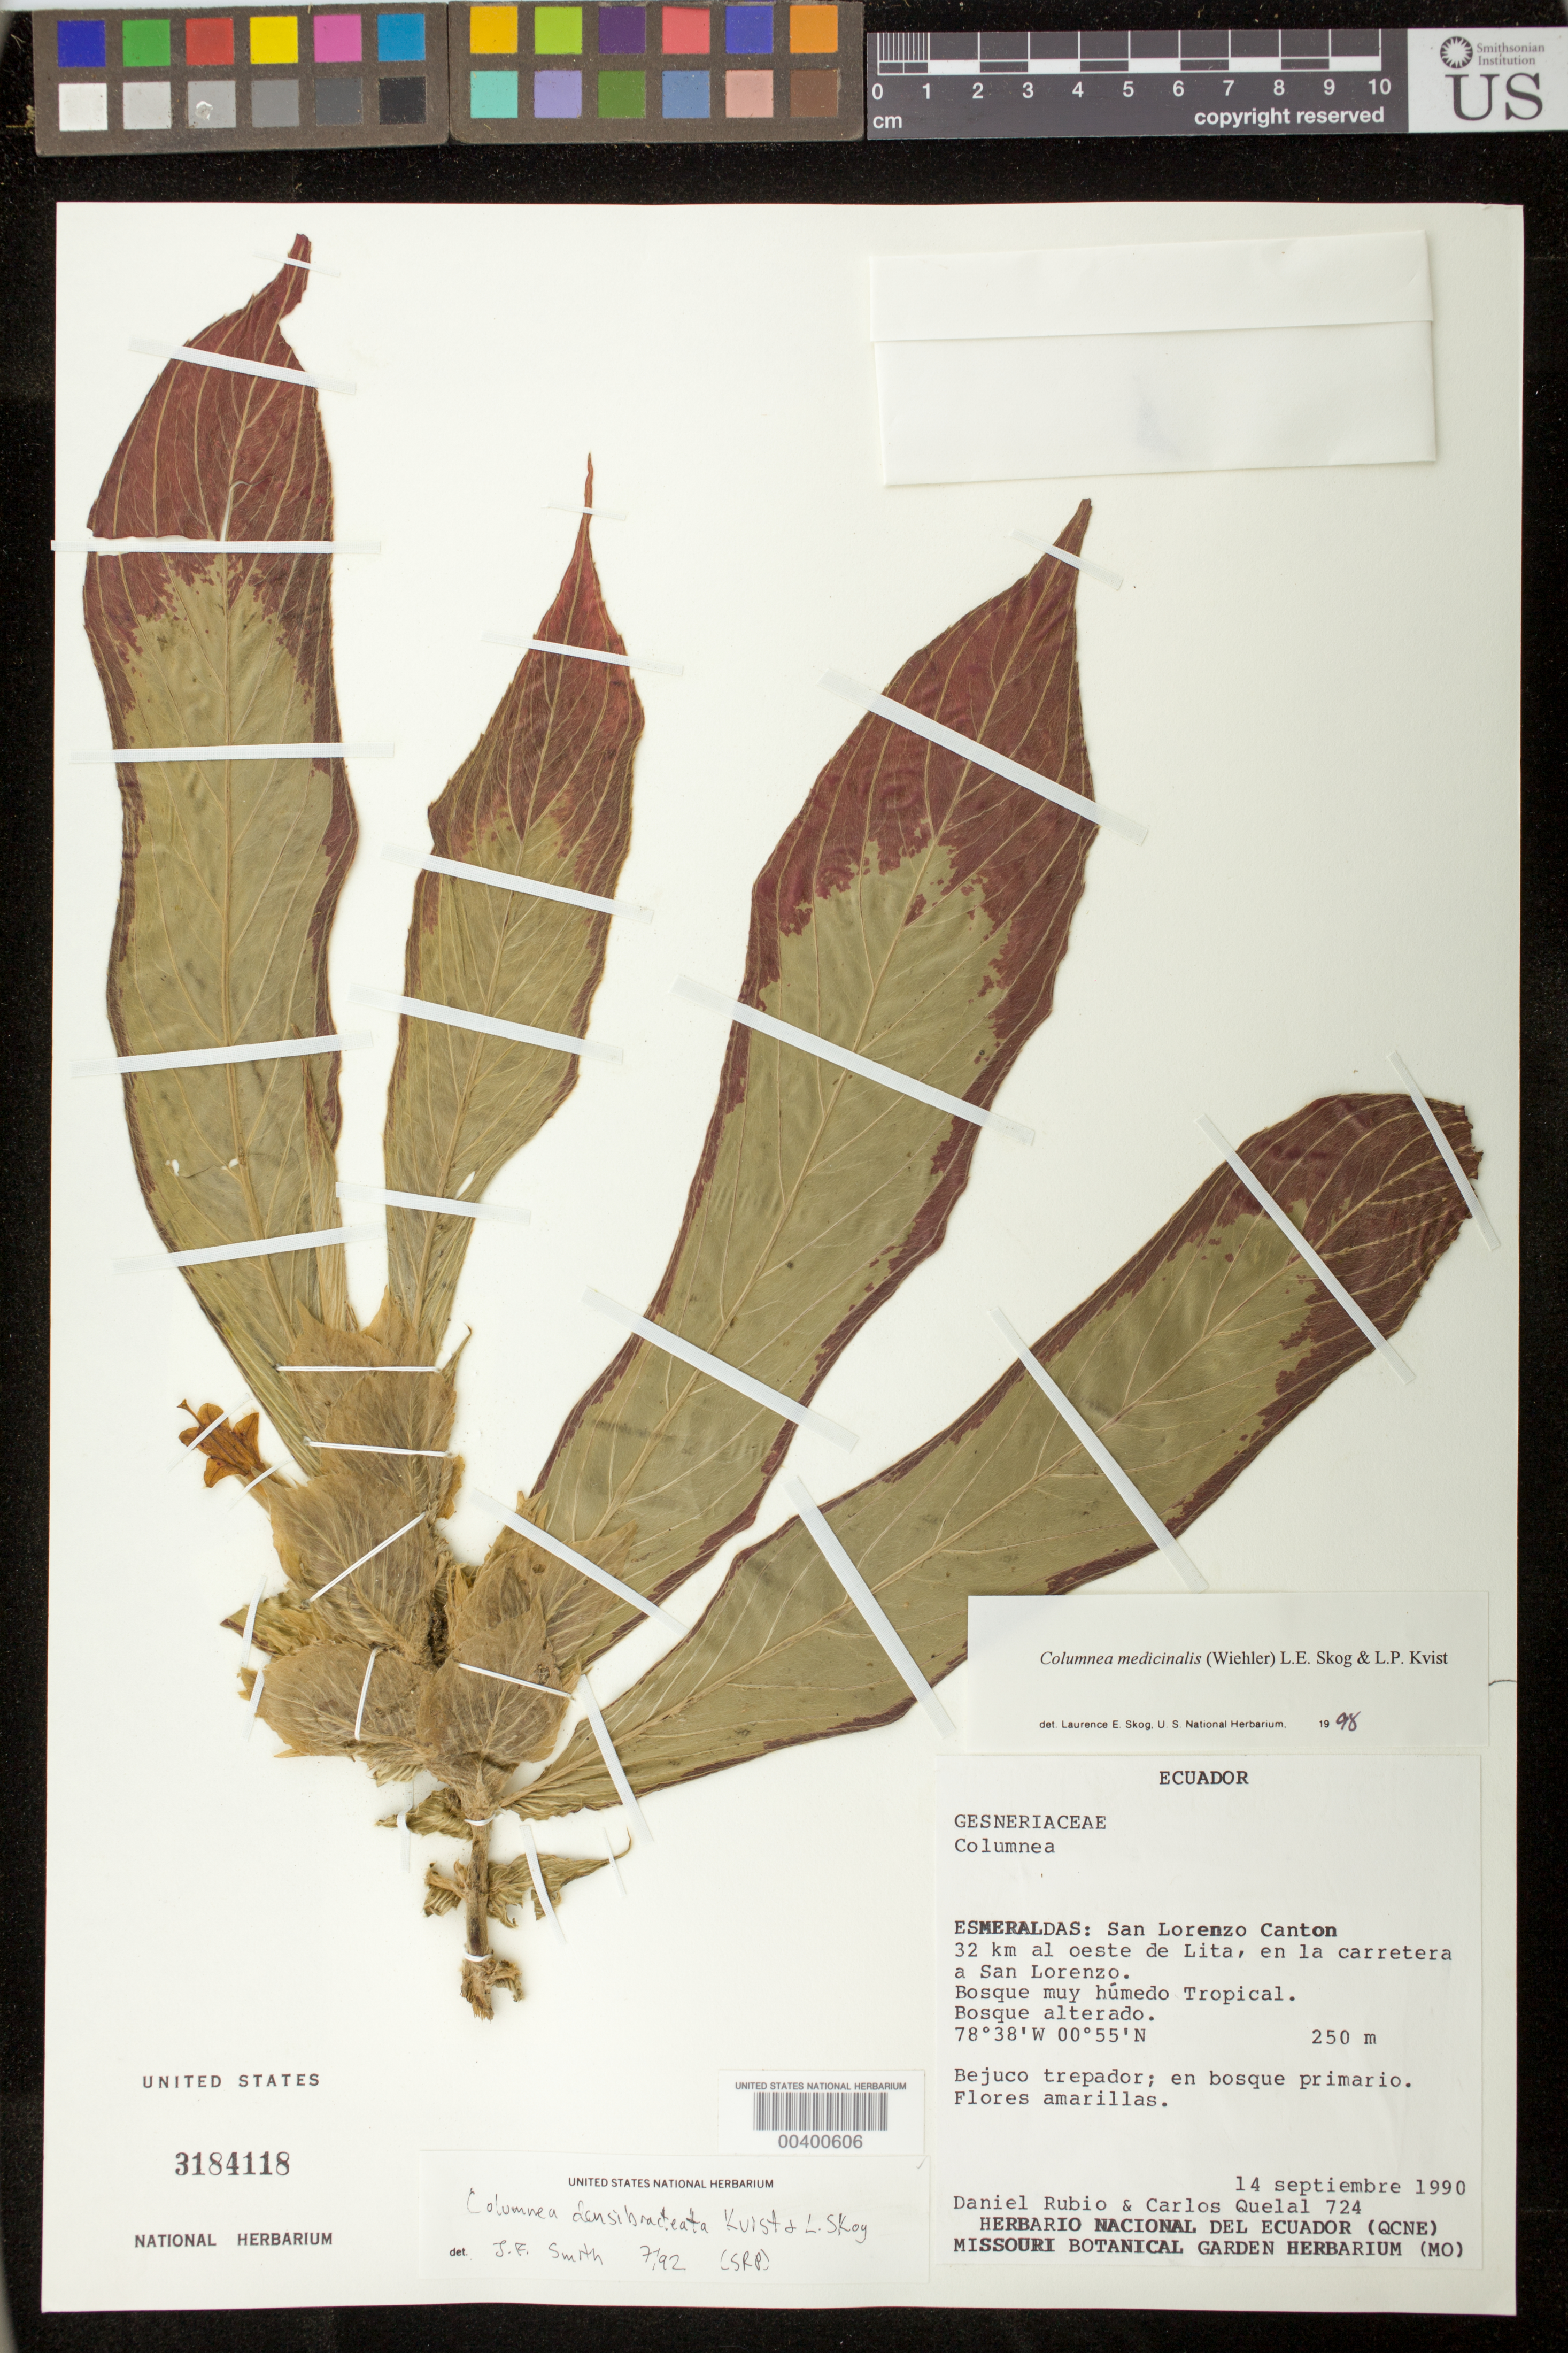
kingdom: Plantae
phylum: Tracheophyta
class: Magnoliopsida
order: Lamiales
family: Gesneriaceae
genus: Columnea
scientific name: Columnea medicinalis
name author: (Wiehler) L.E. Skog & L.P. Kvist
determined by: Skog, Laurence E.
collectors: D. Rubio & C. Quelal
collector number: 724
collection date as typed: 14 Sep 1990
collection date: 1990-09-14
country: Ecuador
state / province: Esmeraldas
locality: San Lorenzo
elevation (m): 250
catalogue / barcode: US 3184118